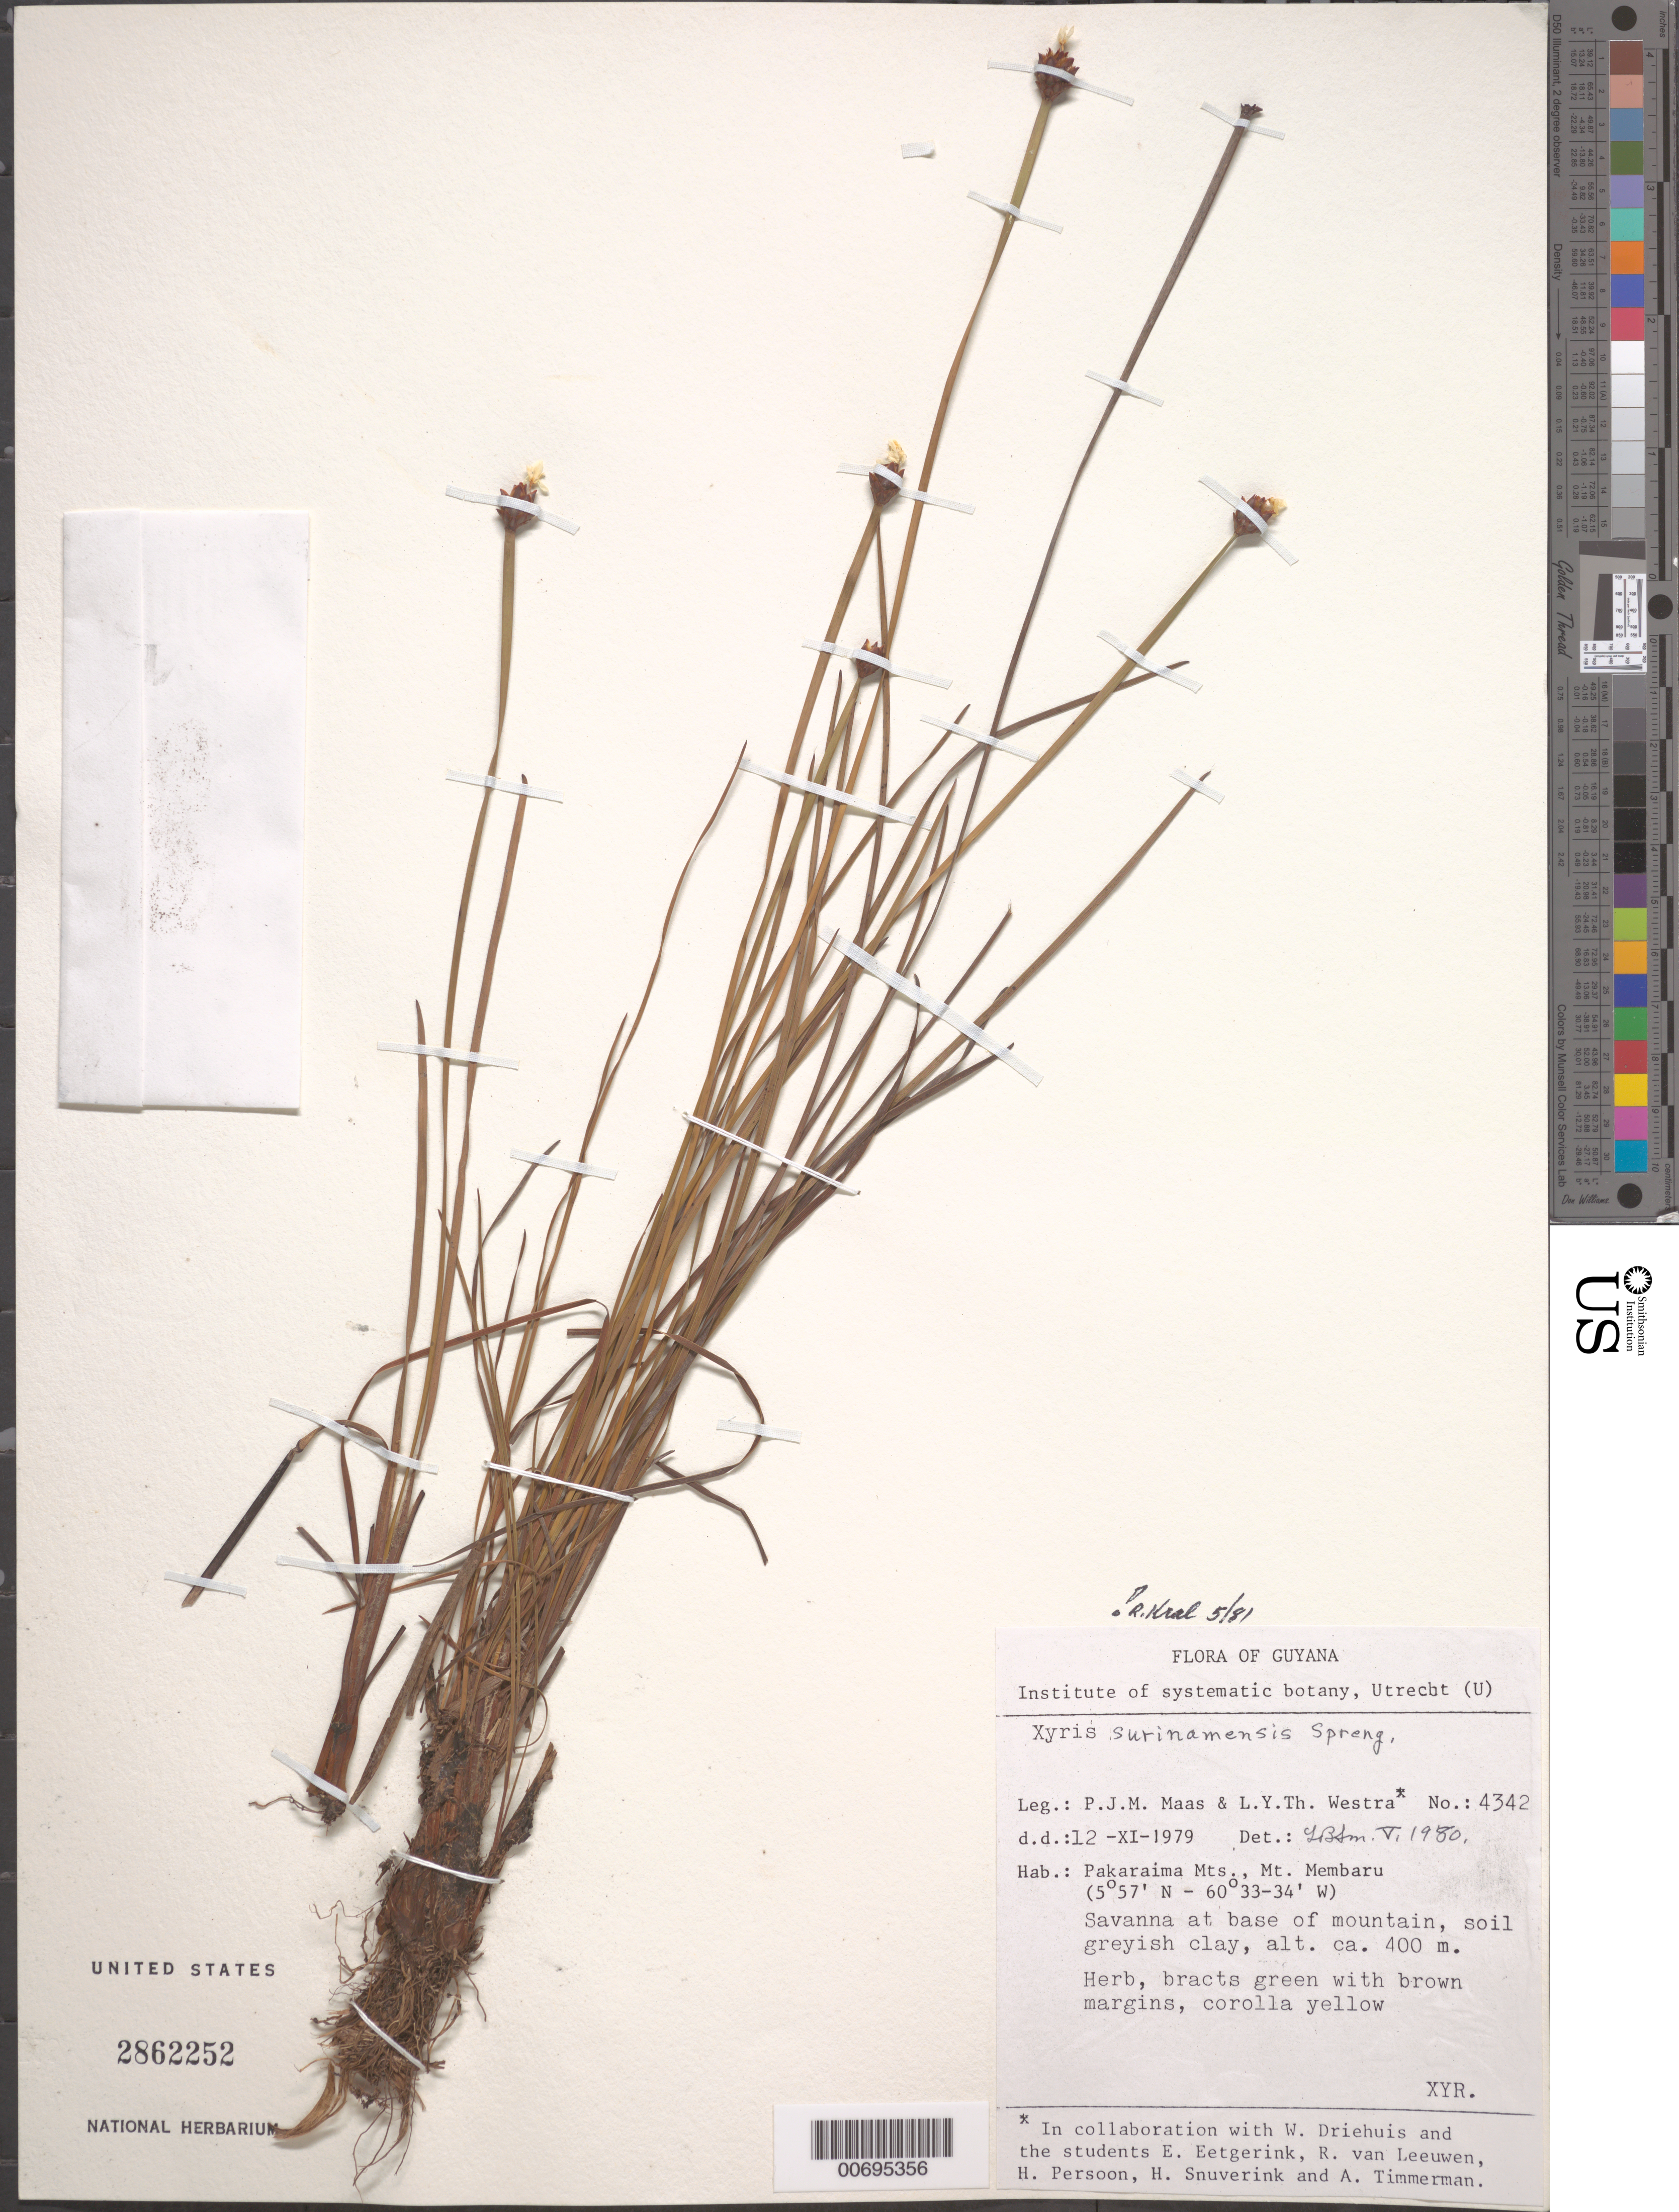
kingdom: Plantae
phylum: Tracheophyta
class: Liliopsida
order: Poales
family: Xyridaceae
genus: Xyris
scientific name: Xyris surinamensis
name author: A. Spreng.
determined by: Kral, Robert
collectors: P. Maas & L. Y. T. Westra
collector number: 4342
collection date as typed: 12-Nov-79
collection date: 1979-11-12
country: Guyana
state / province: Cuyuni-Mazaruni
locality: Mt. Membaru, Pakaraima Mts.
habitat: Savanna at base of Mt.; soil greyish clay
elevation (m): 400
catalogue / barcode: US 2862252